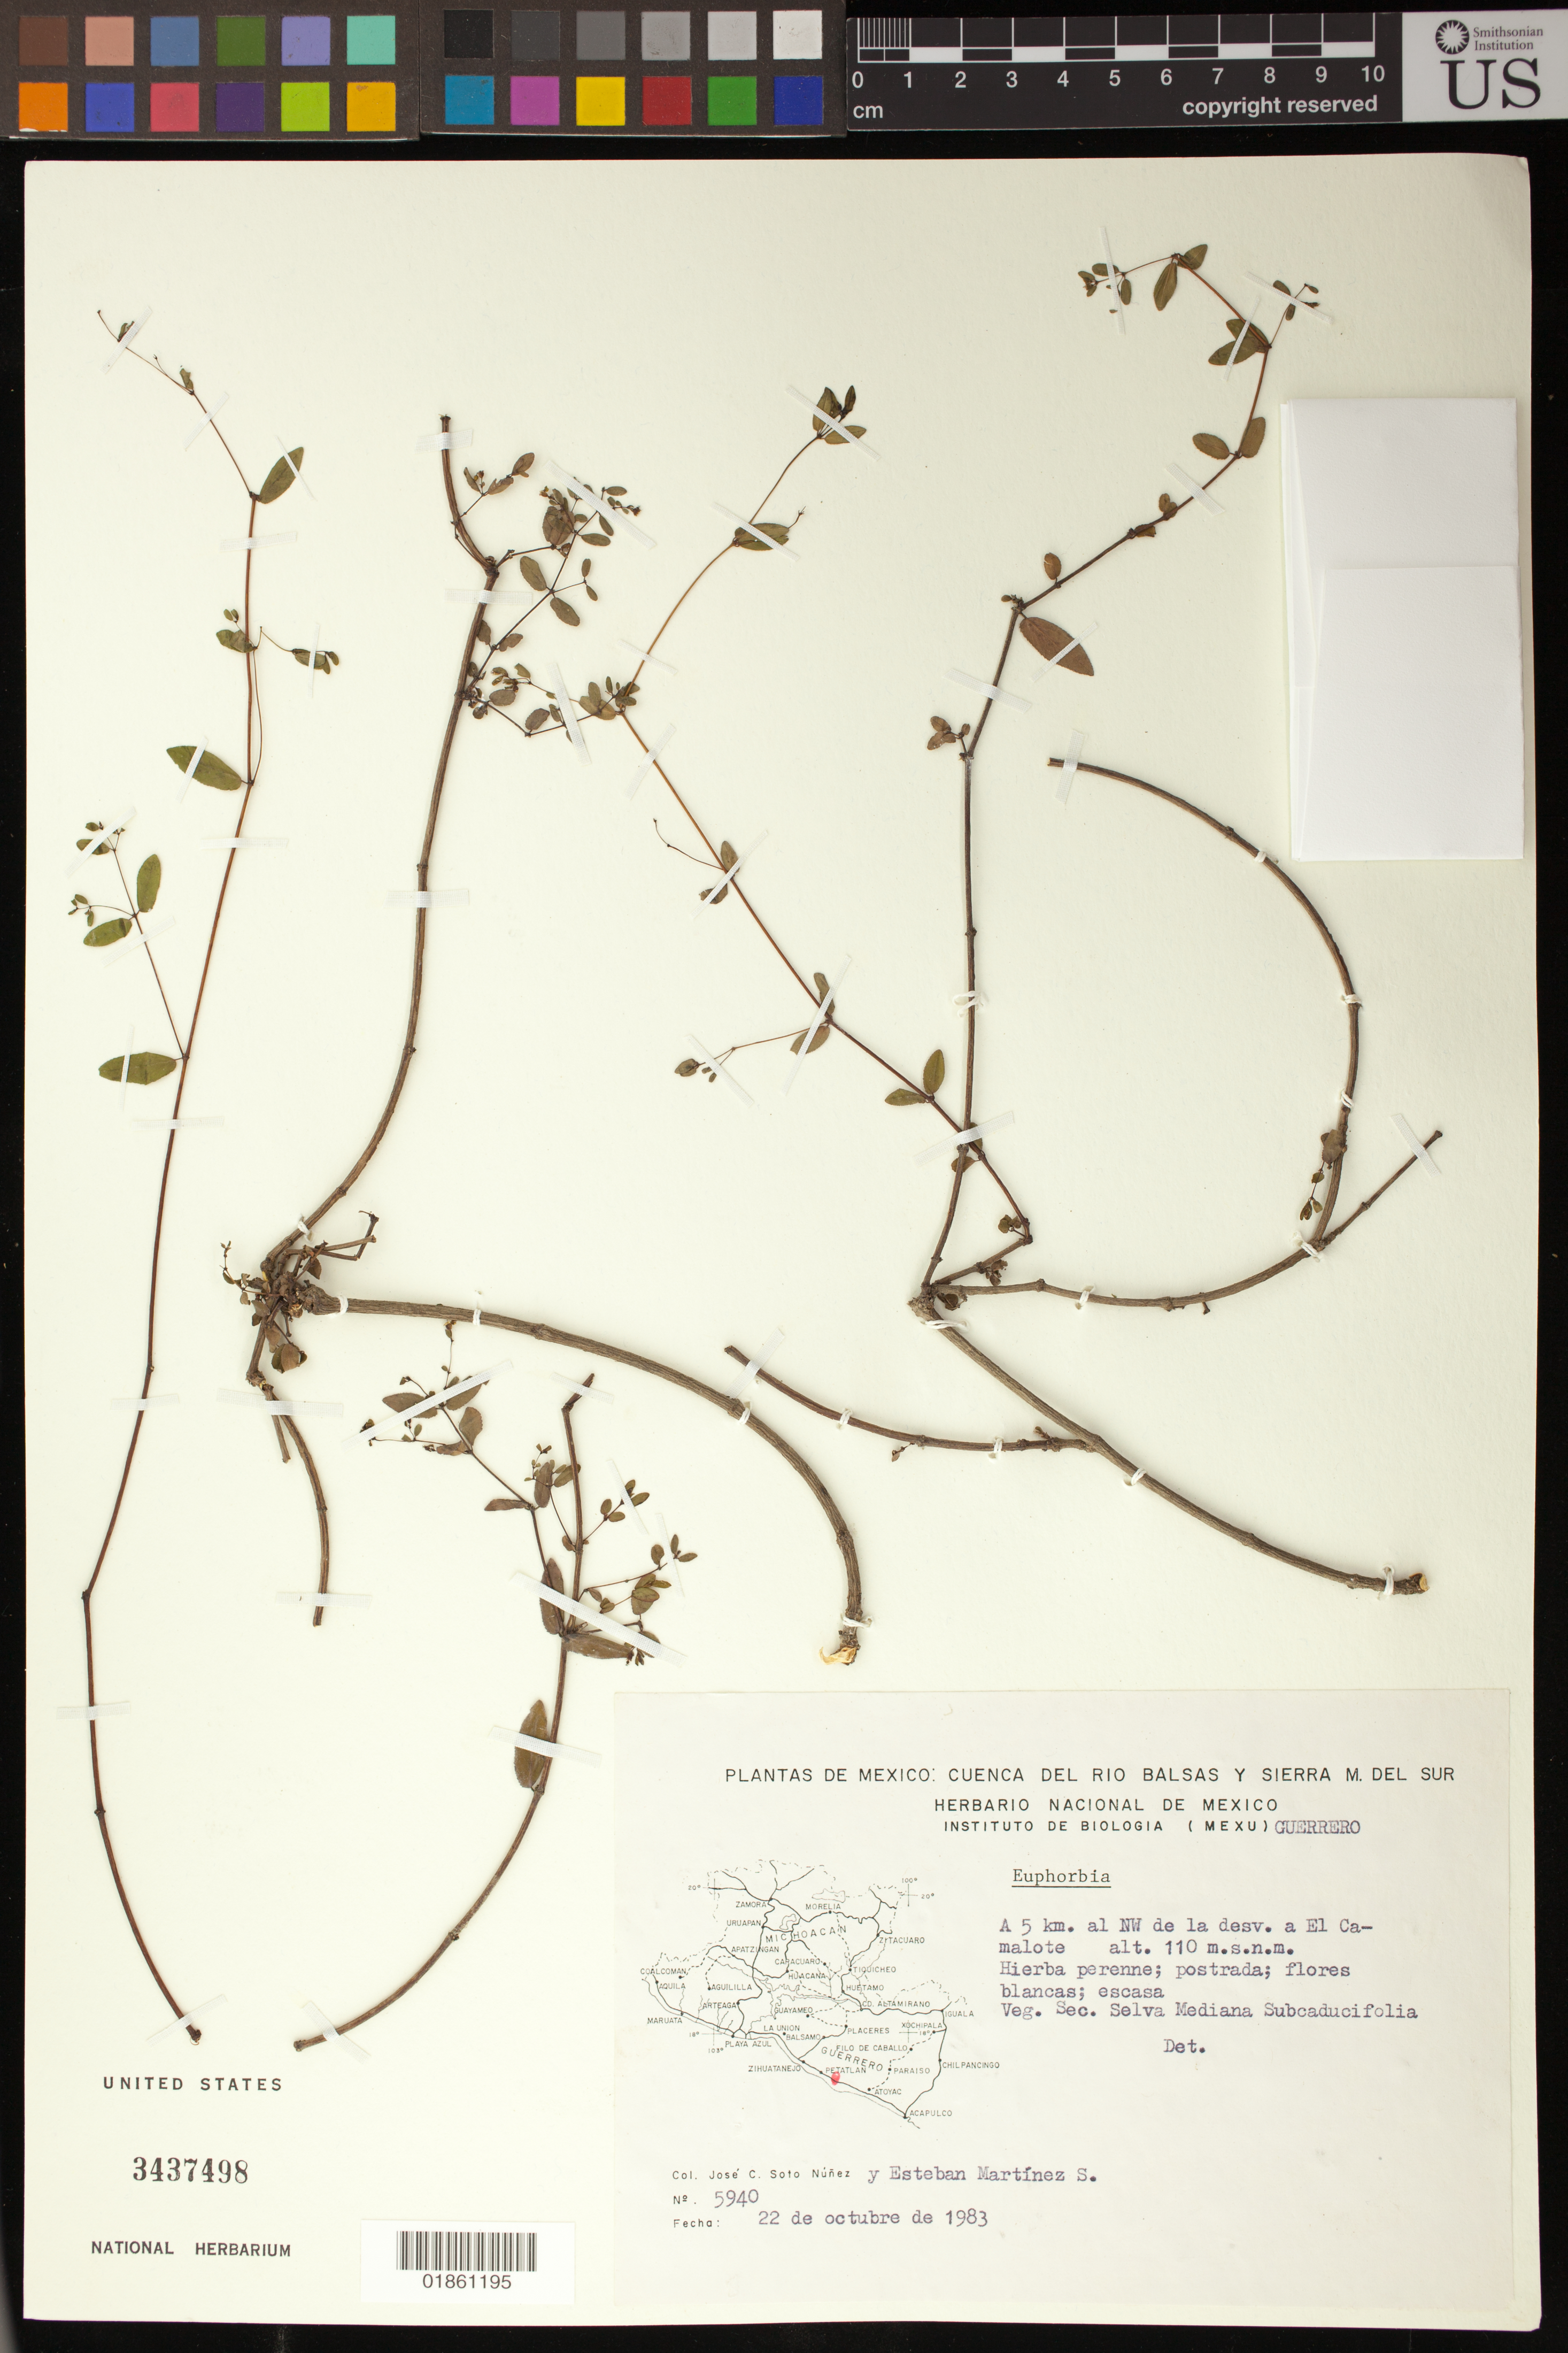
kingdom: Plantae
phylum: Tracheophyta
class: Magnoliopsida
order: Malpighiales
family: Euphorbiaceae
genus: Euphorbia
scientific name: Euphorbia sp.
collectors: J. C. Soto Núñez & E. M. Martínez S.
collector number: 5940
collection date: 1983-10-22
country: Mexico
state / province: Guerrero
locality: Cuenca del Rio Balsas y Sierra M. del Sur; A 5 km. al NW de la desv. a El Camalote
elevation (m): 110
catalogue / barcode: US 3437498